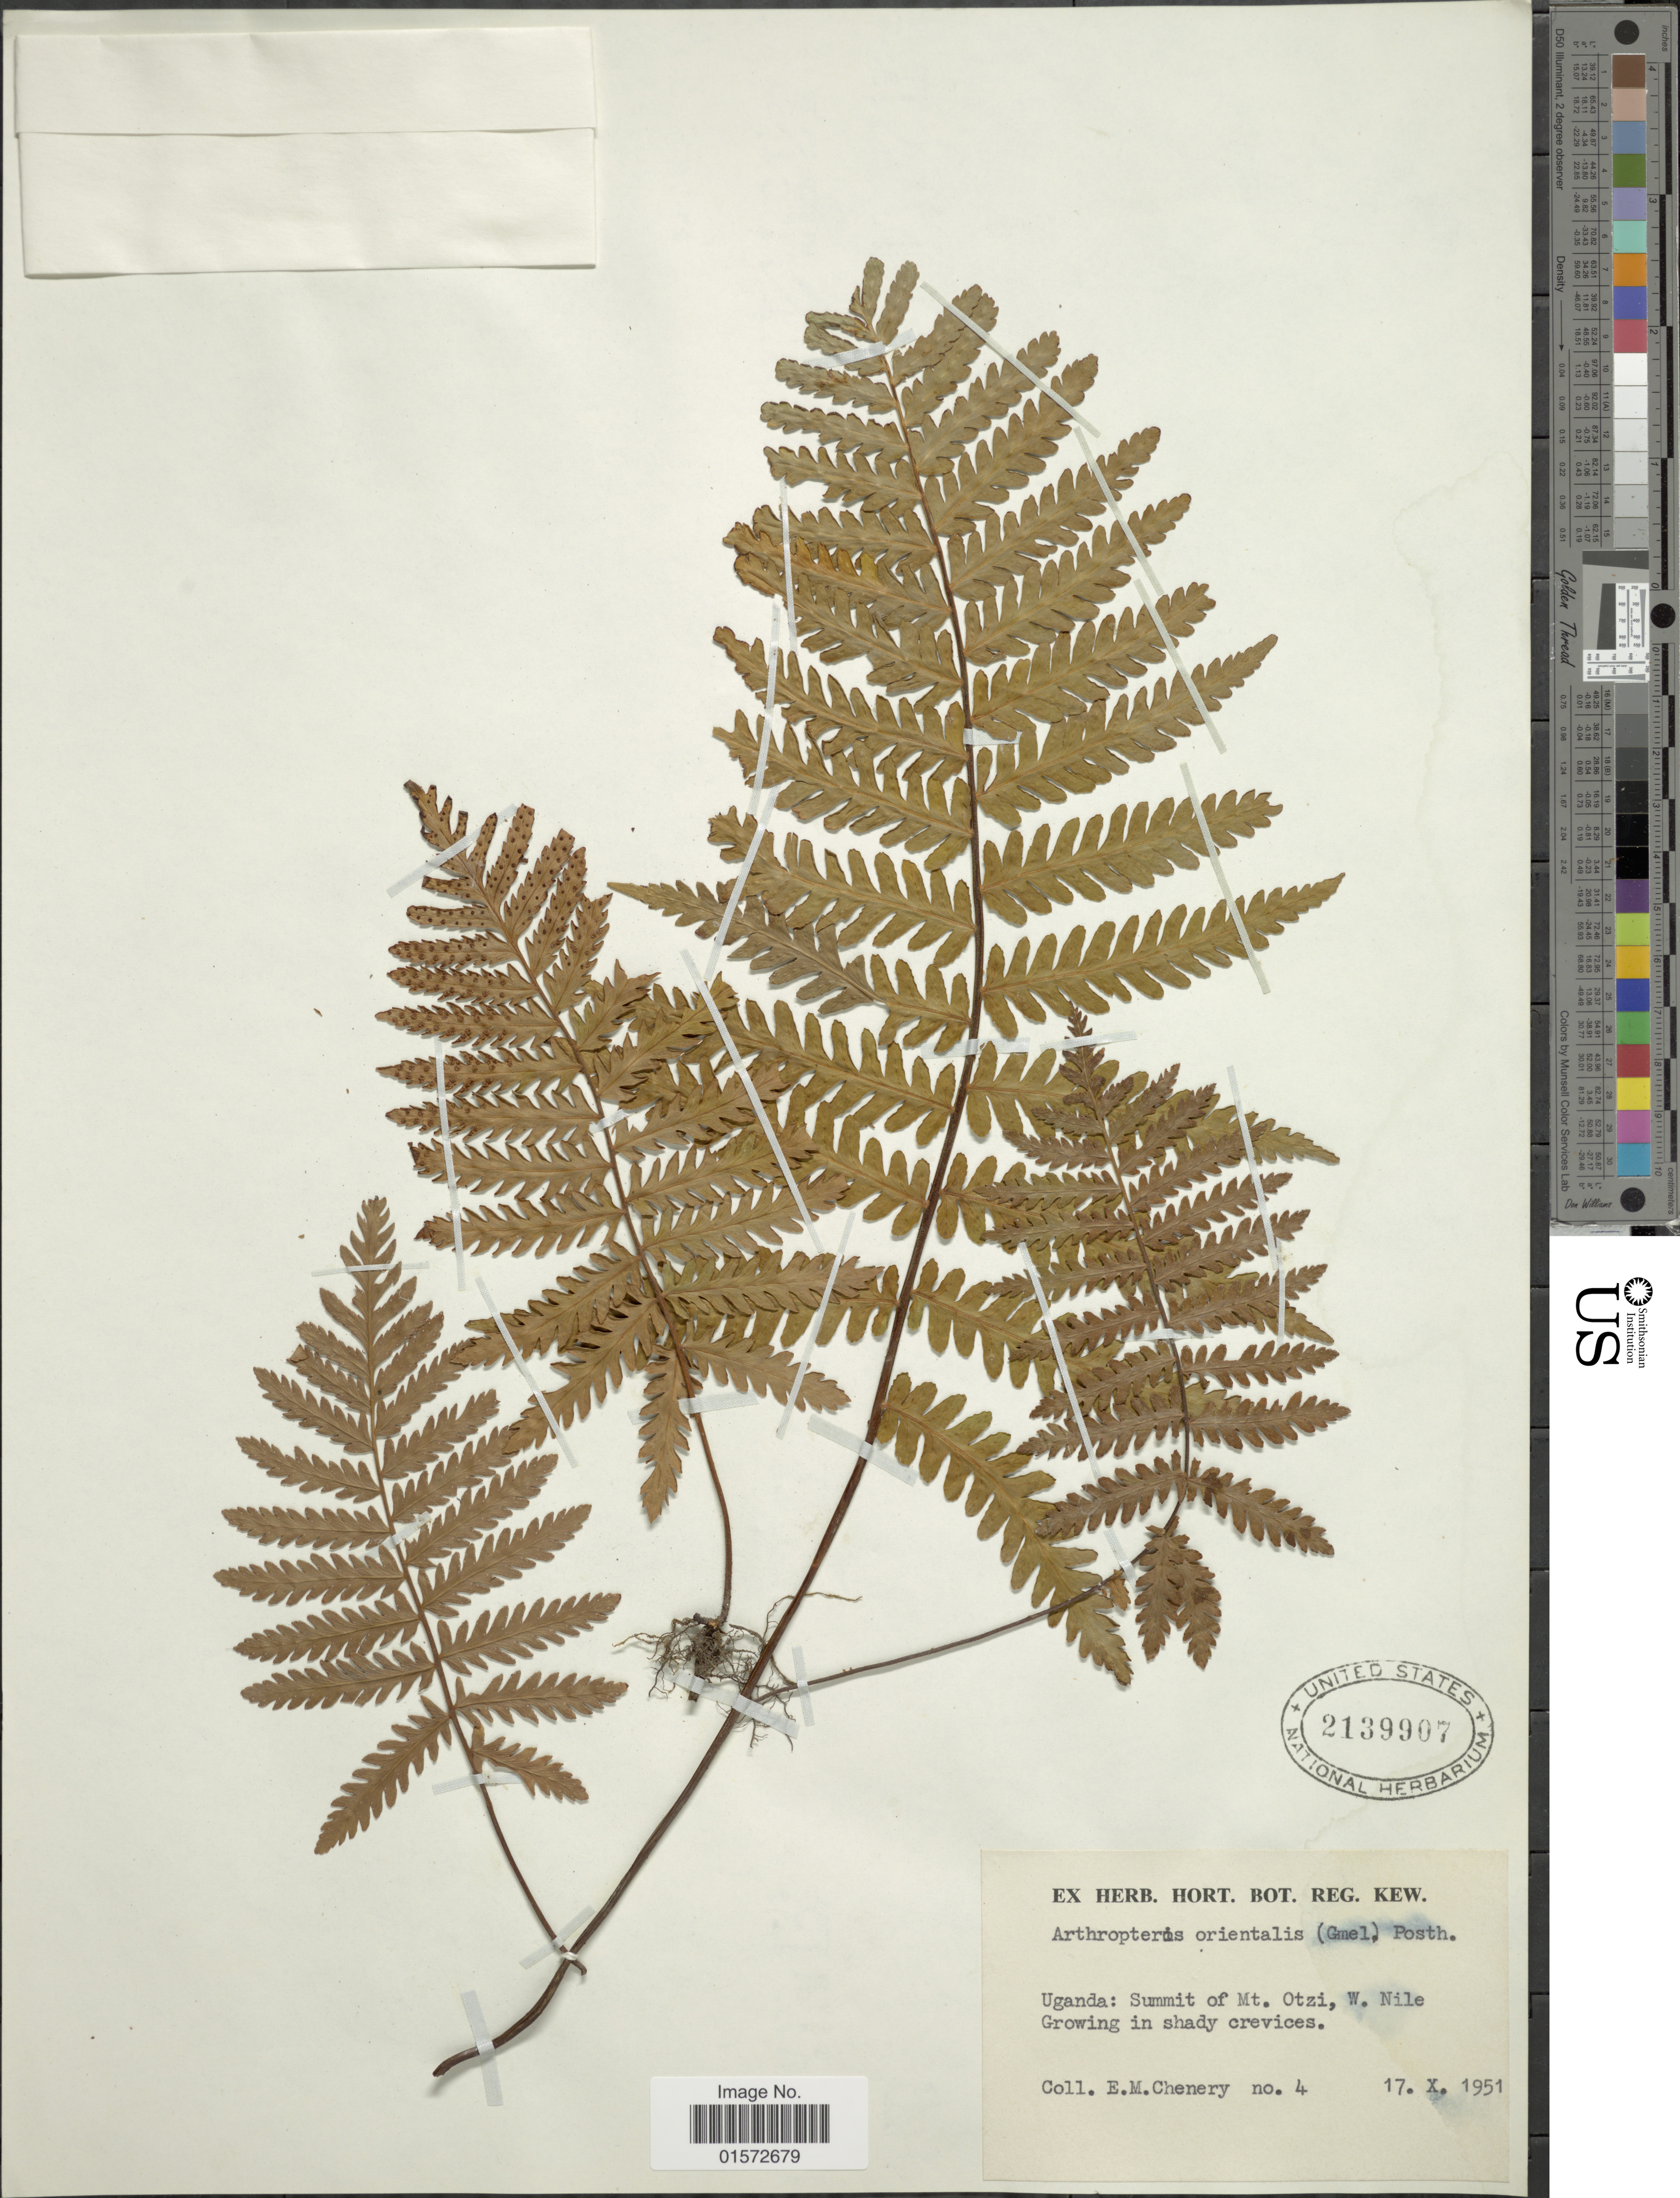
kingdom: Plantae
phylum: Tracheophyta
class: Polypodiopsida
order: Polypodiales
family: Tectariaceae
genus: Arthropteris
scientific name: Arthropteris orientalis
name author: (J.F. Gmel.) Posth.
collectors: E. Chenery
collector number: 4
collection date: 1951-10-17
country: Uganda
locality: Summit of Mt. Ortzi, W. Nile Growing in shady orevices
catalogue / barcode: US 2139907